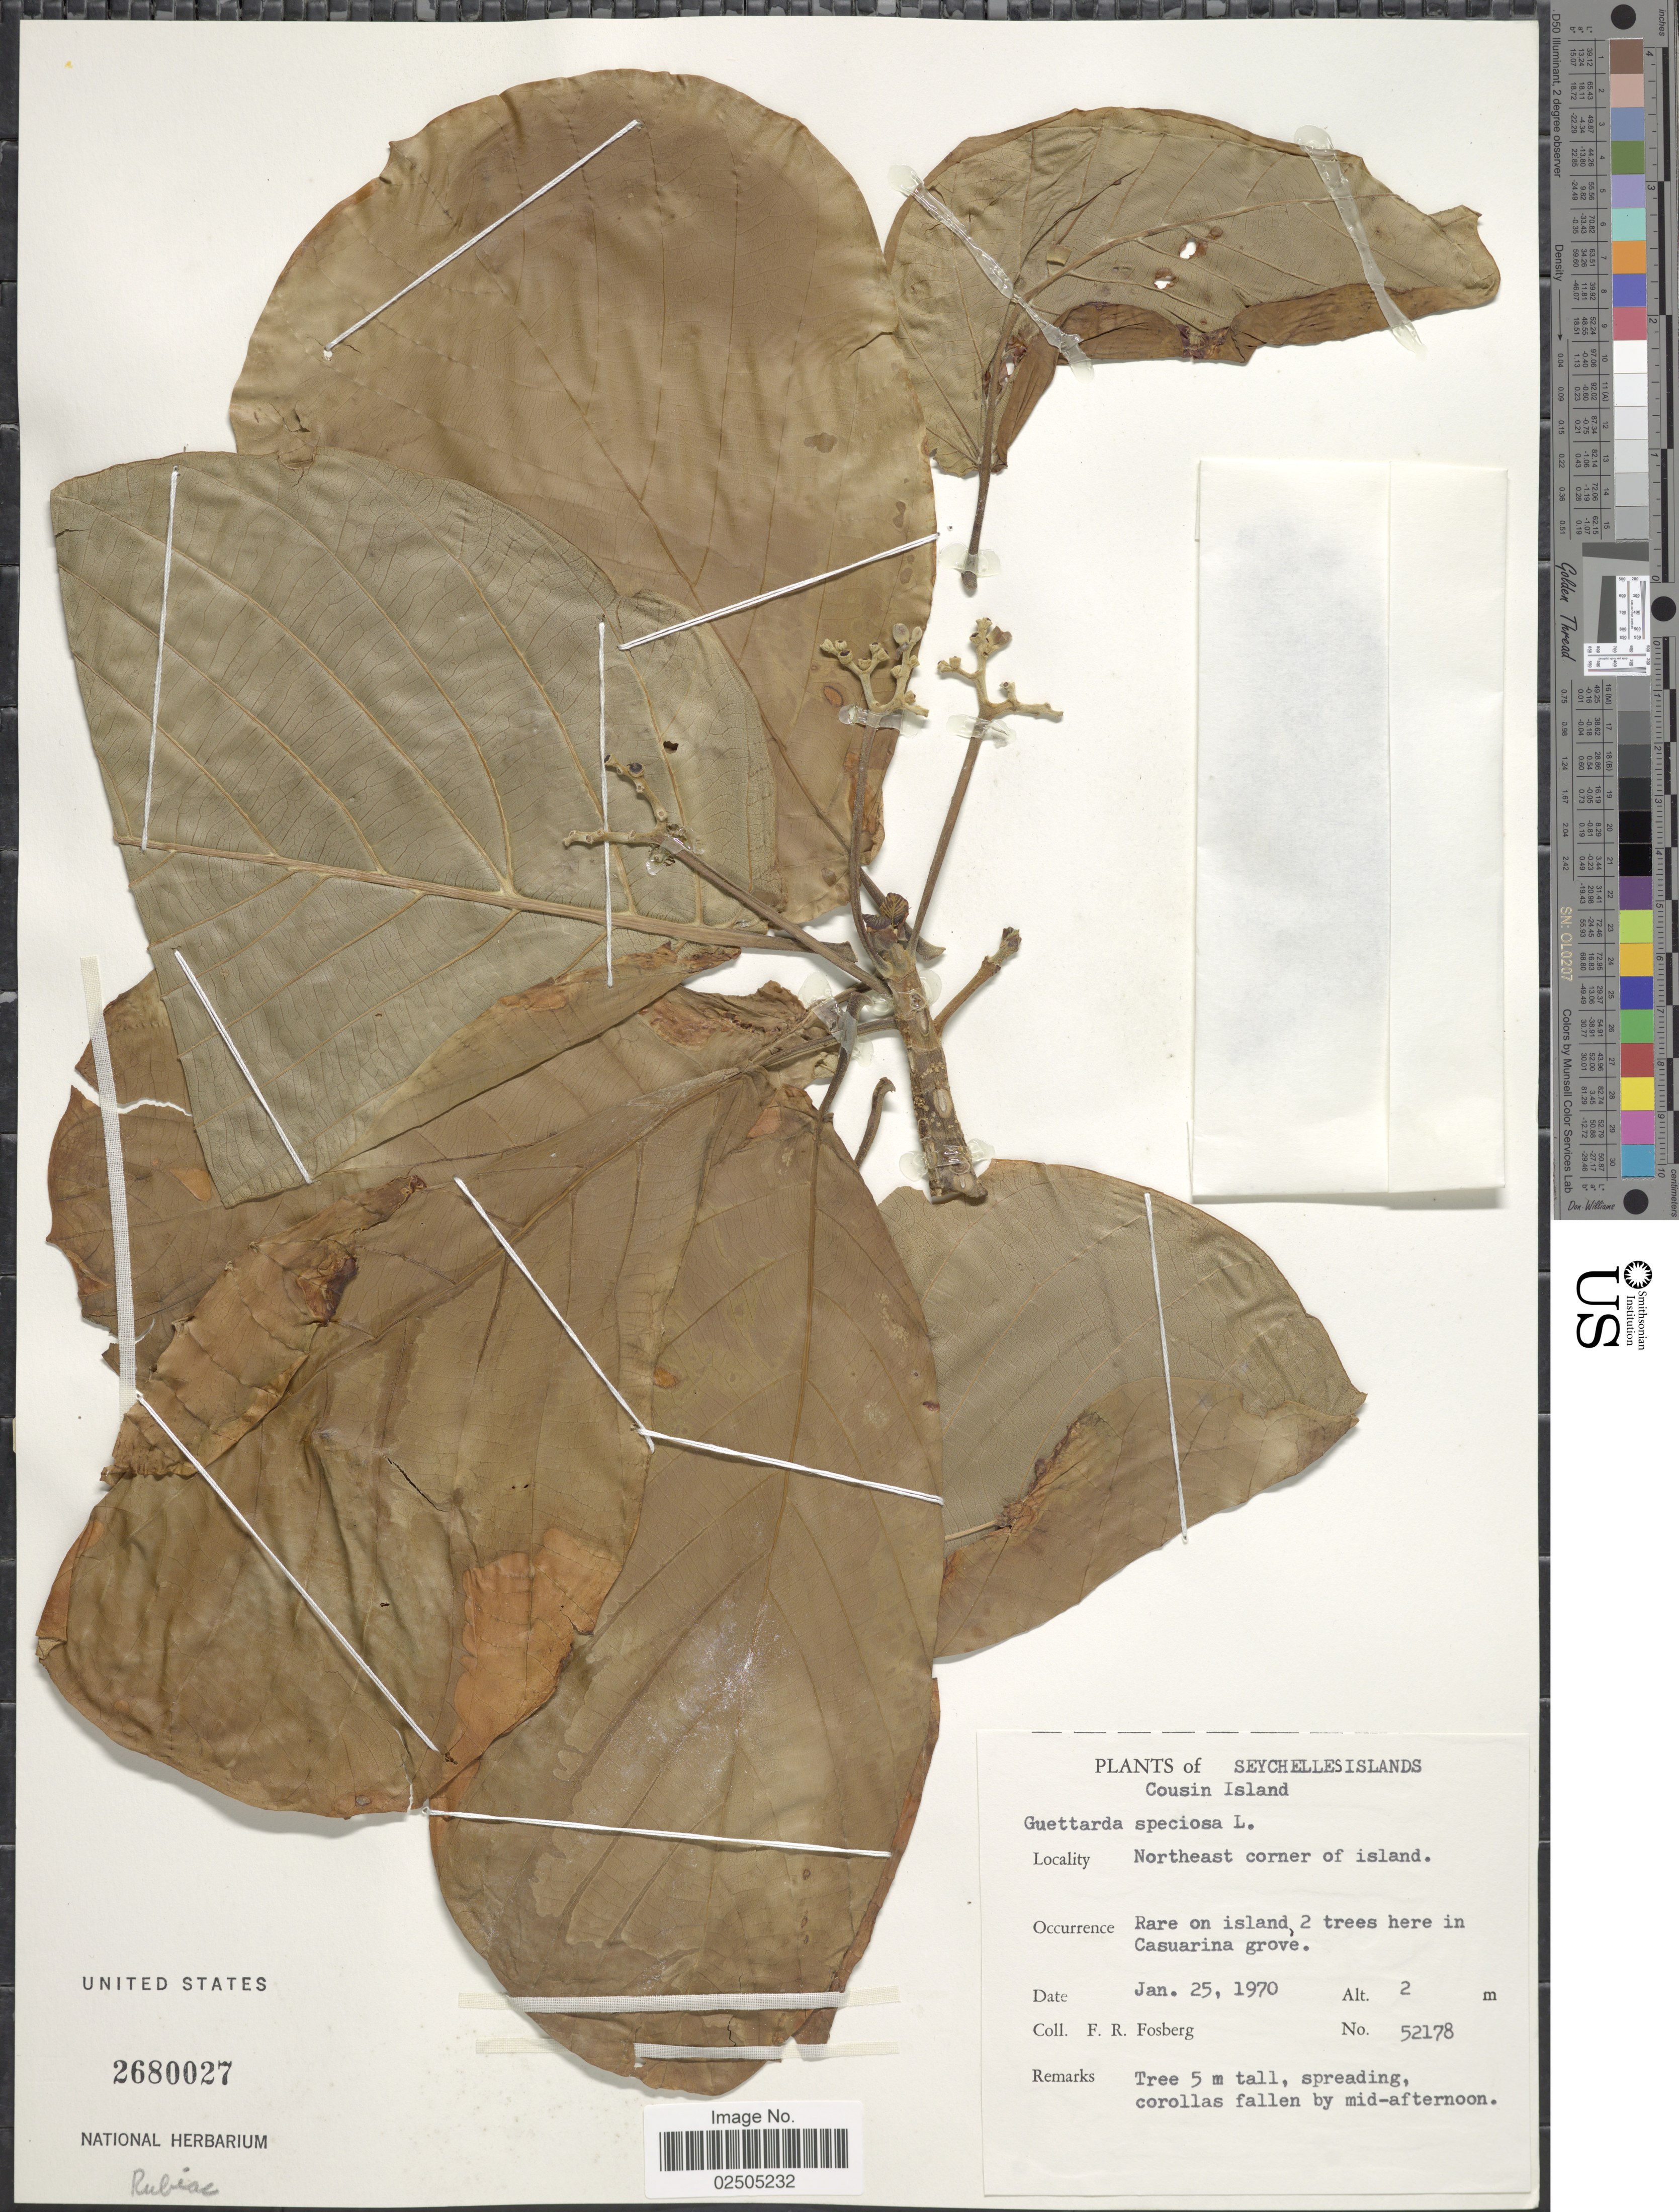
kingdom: Plantae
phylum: Tracheophyta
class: Magnoliopsida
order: Gentianales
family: Rubiaceae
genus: Guettarda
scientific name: Guettarda speciosa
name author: L.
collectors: F. R. Fosberg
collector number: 52178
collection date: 1970-01-25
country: Seychelles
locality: Cousin Island, Northeast corner of Island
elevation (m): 2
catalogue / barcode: US 2680027